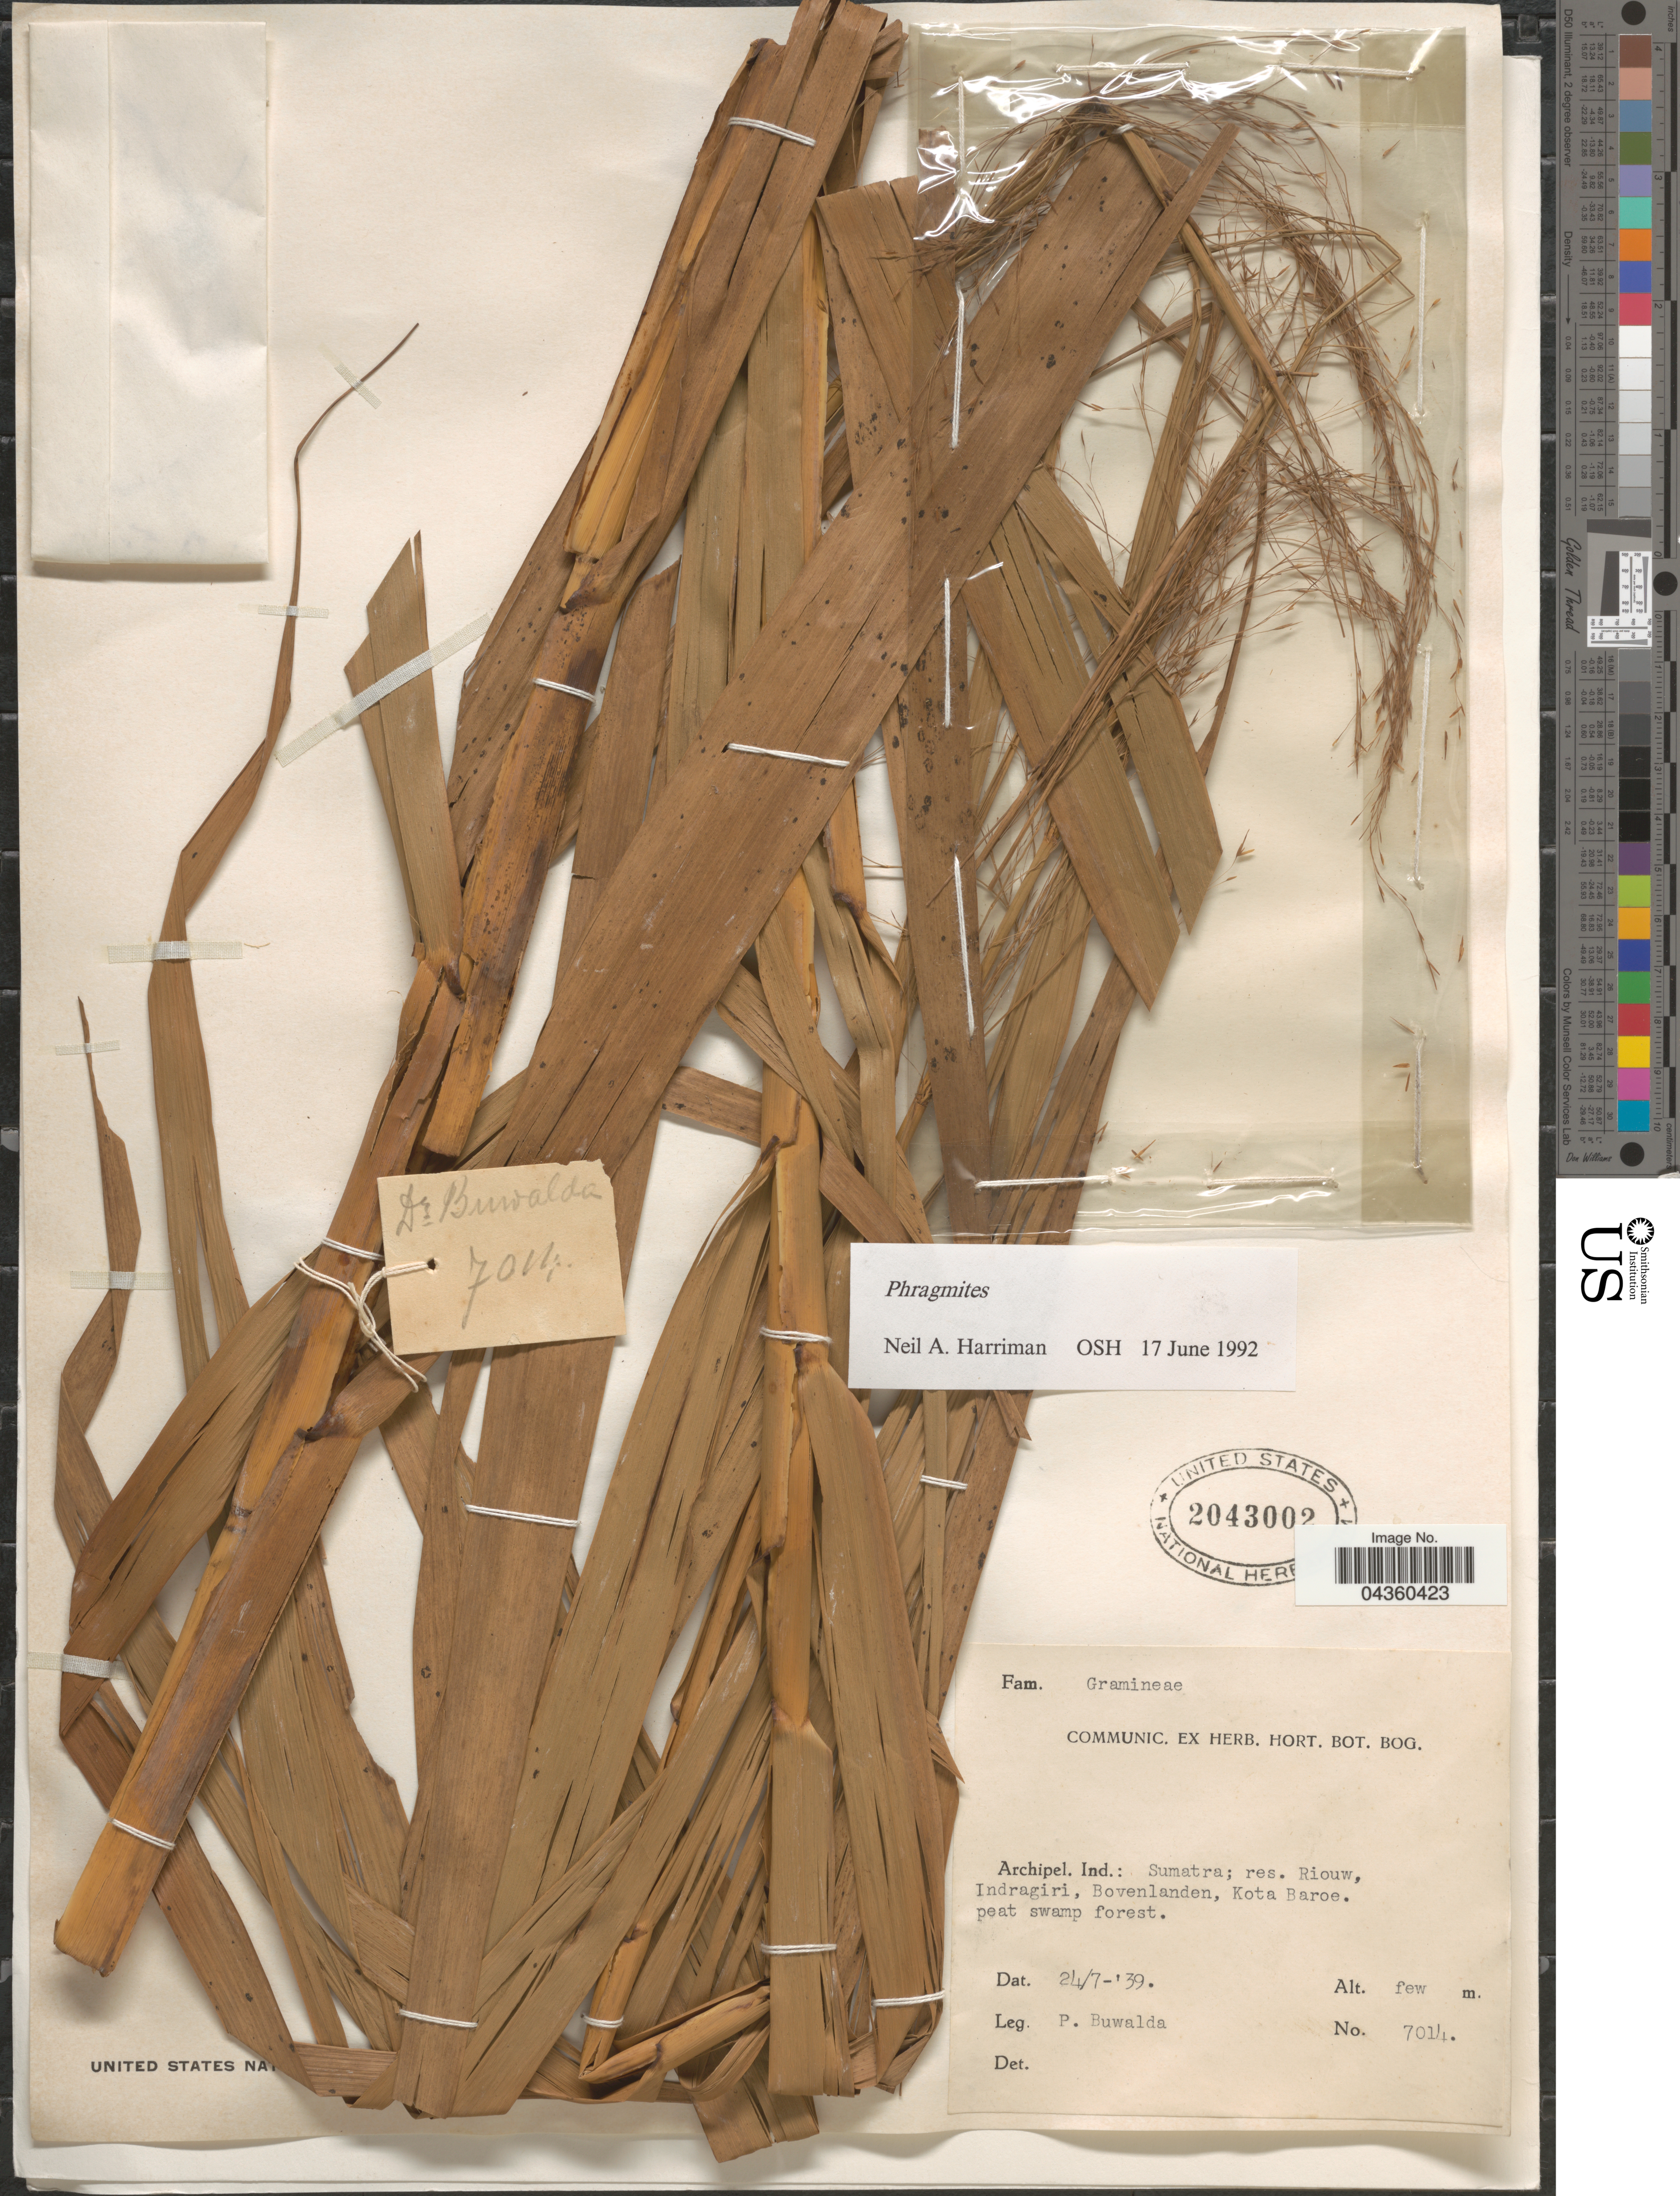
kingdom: Plantae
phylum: Tracheophyta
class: Liliopsida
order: Poales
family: Poaceae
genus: Phragmites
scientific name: Phragmites sp.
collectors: P. Buwalda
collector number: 7014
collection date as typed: Transcribed d/m/y: 24/7/39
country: Indonesia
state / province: Sumatra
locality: Archipel. Ind.: res. Riouw, Indragiri, Bovenlanden, Kota Baroe.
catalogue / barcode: US 2043002